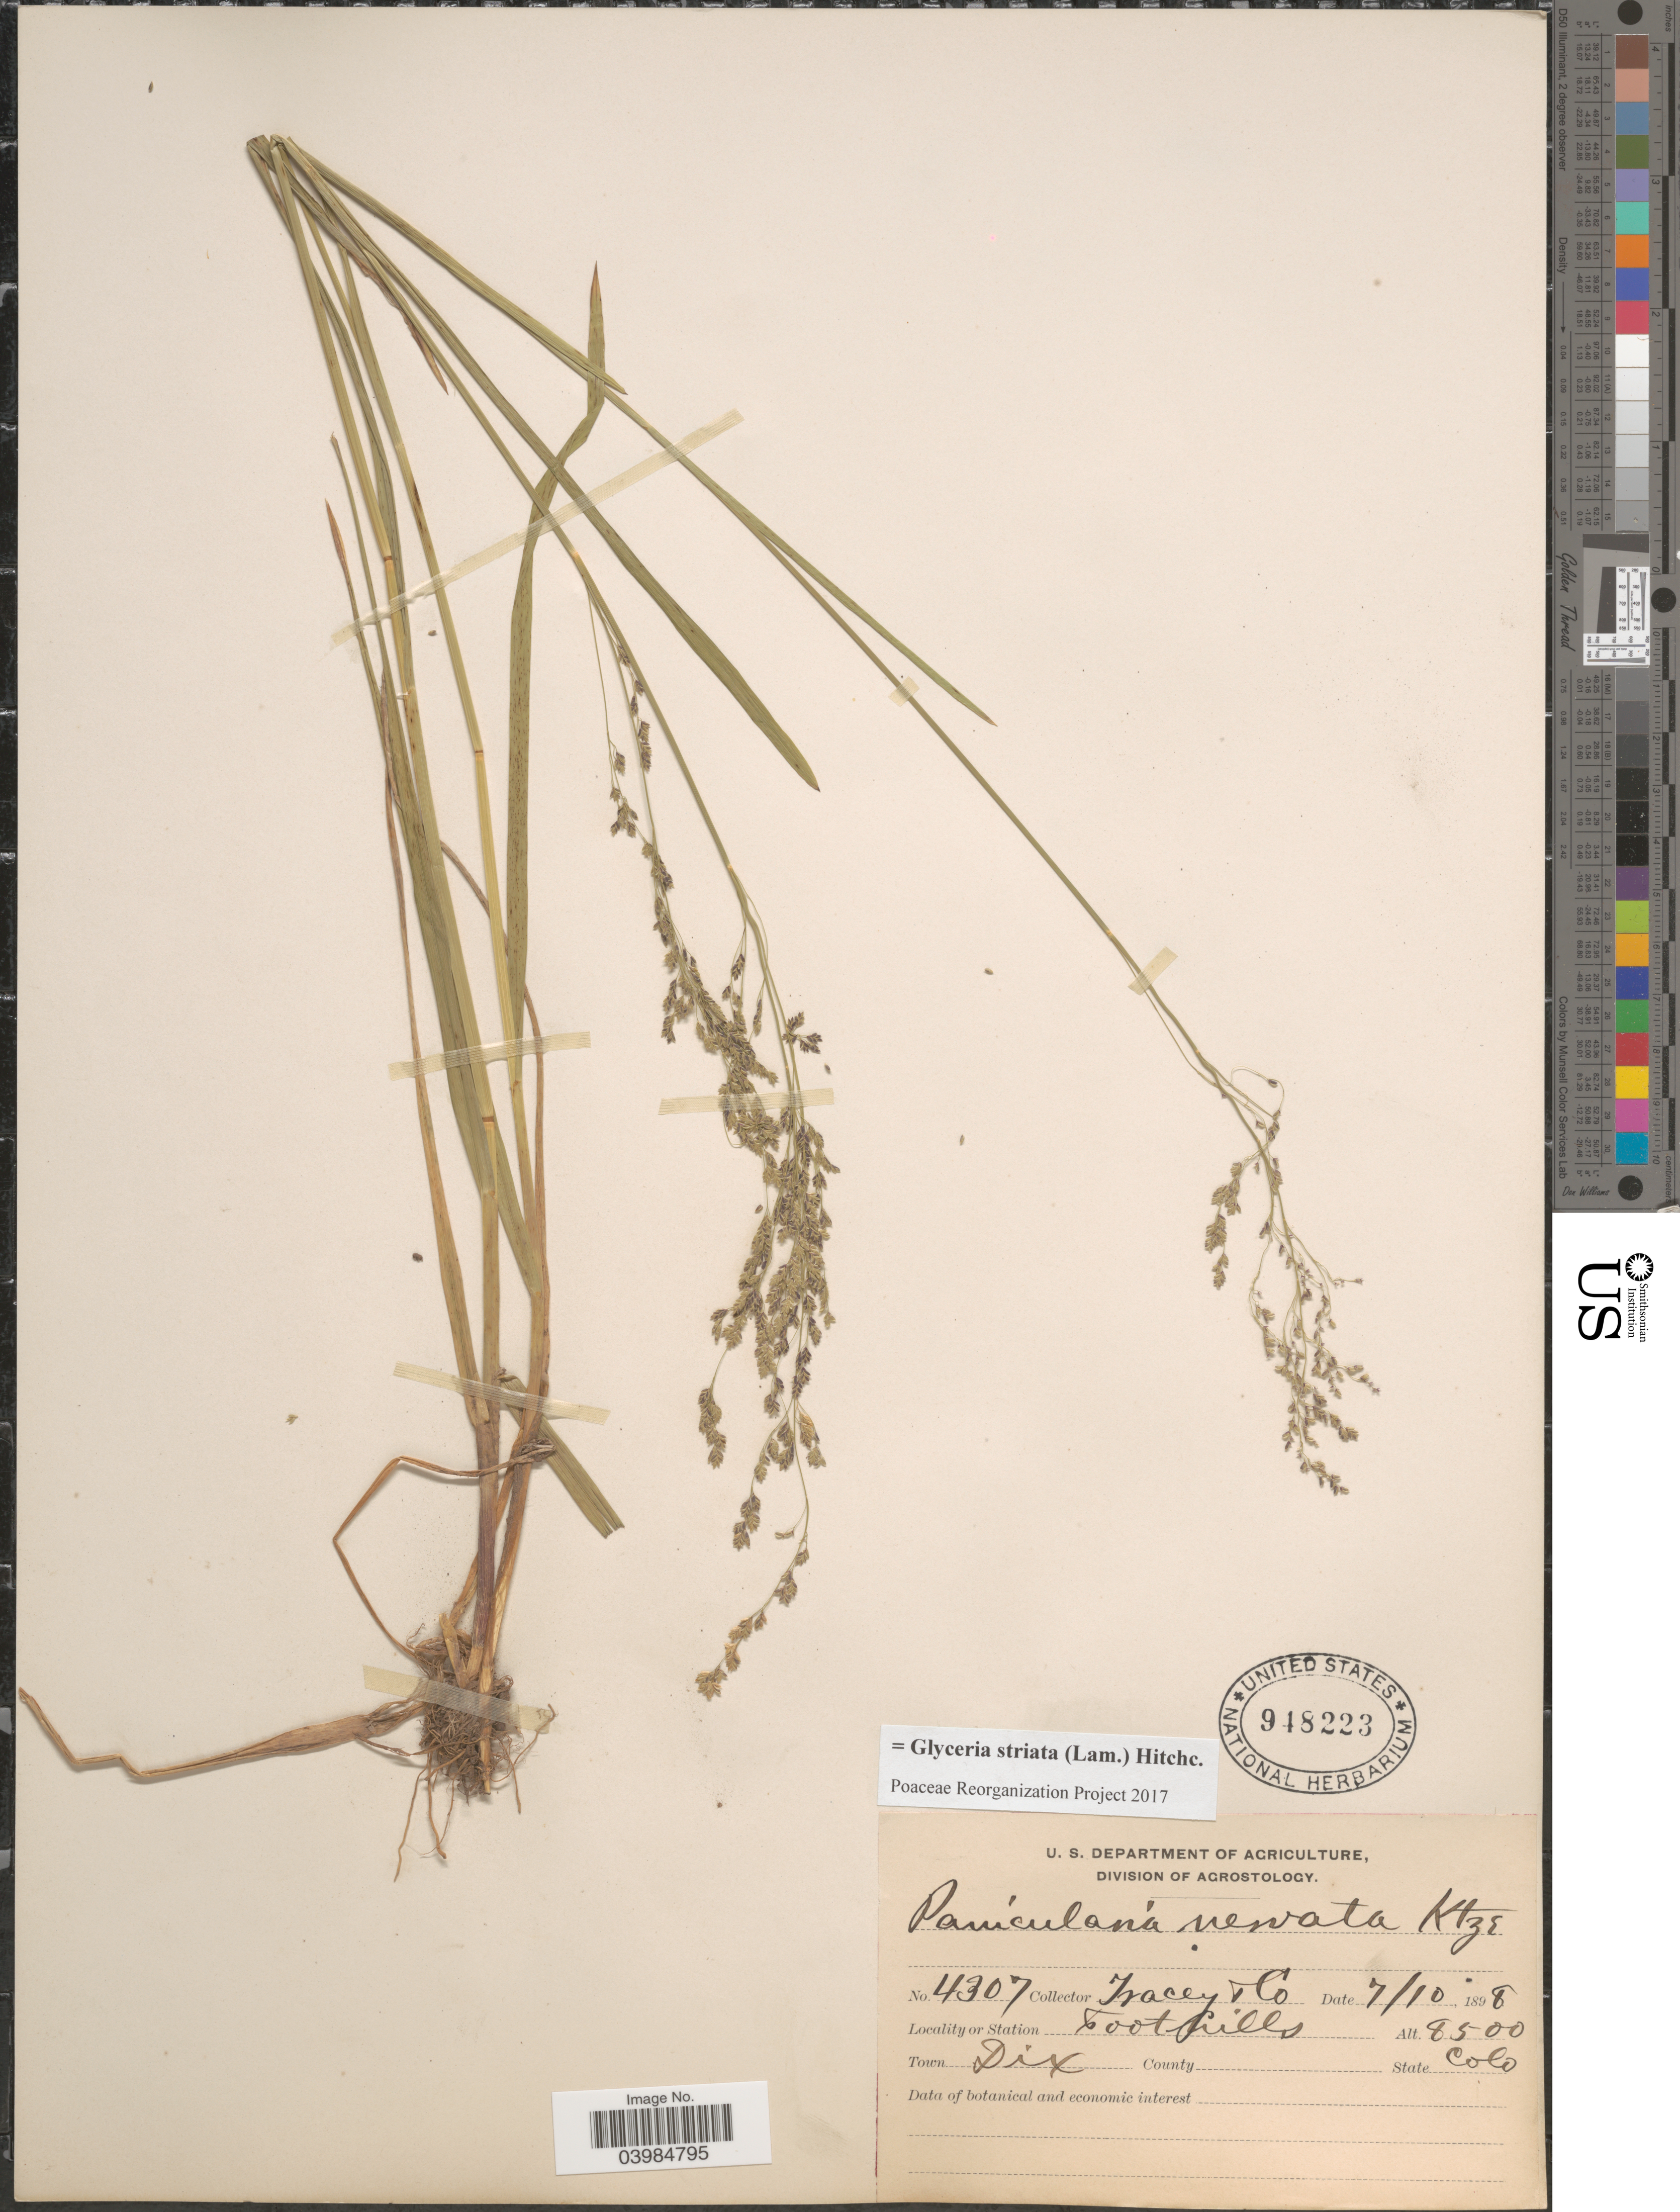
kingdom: Plantae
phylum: Tracheophyta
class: Liliopsida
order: Poales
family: Poaceae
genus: Glyceria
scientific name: Glyceria striata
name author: (Lam.) Hitchc.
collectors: Tracey & Co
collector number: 4307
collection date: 1898-07-10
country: United States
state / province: Colorado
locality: Foothills. Town Dix.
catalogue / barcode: US 948223